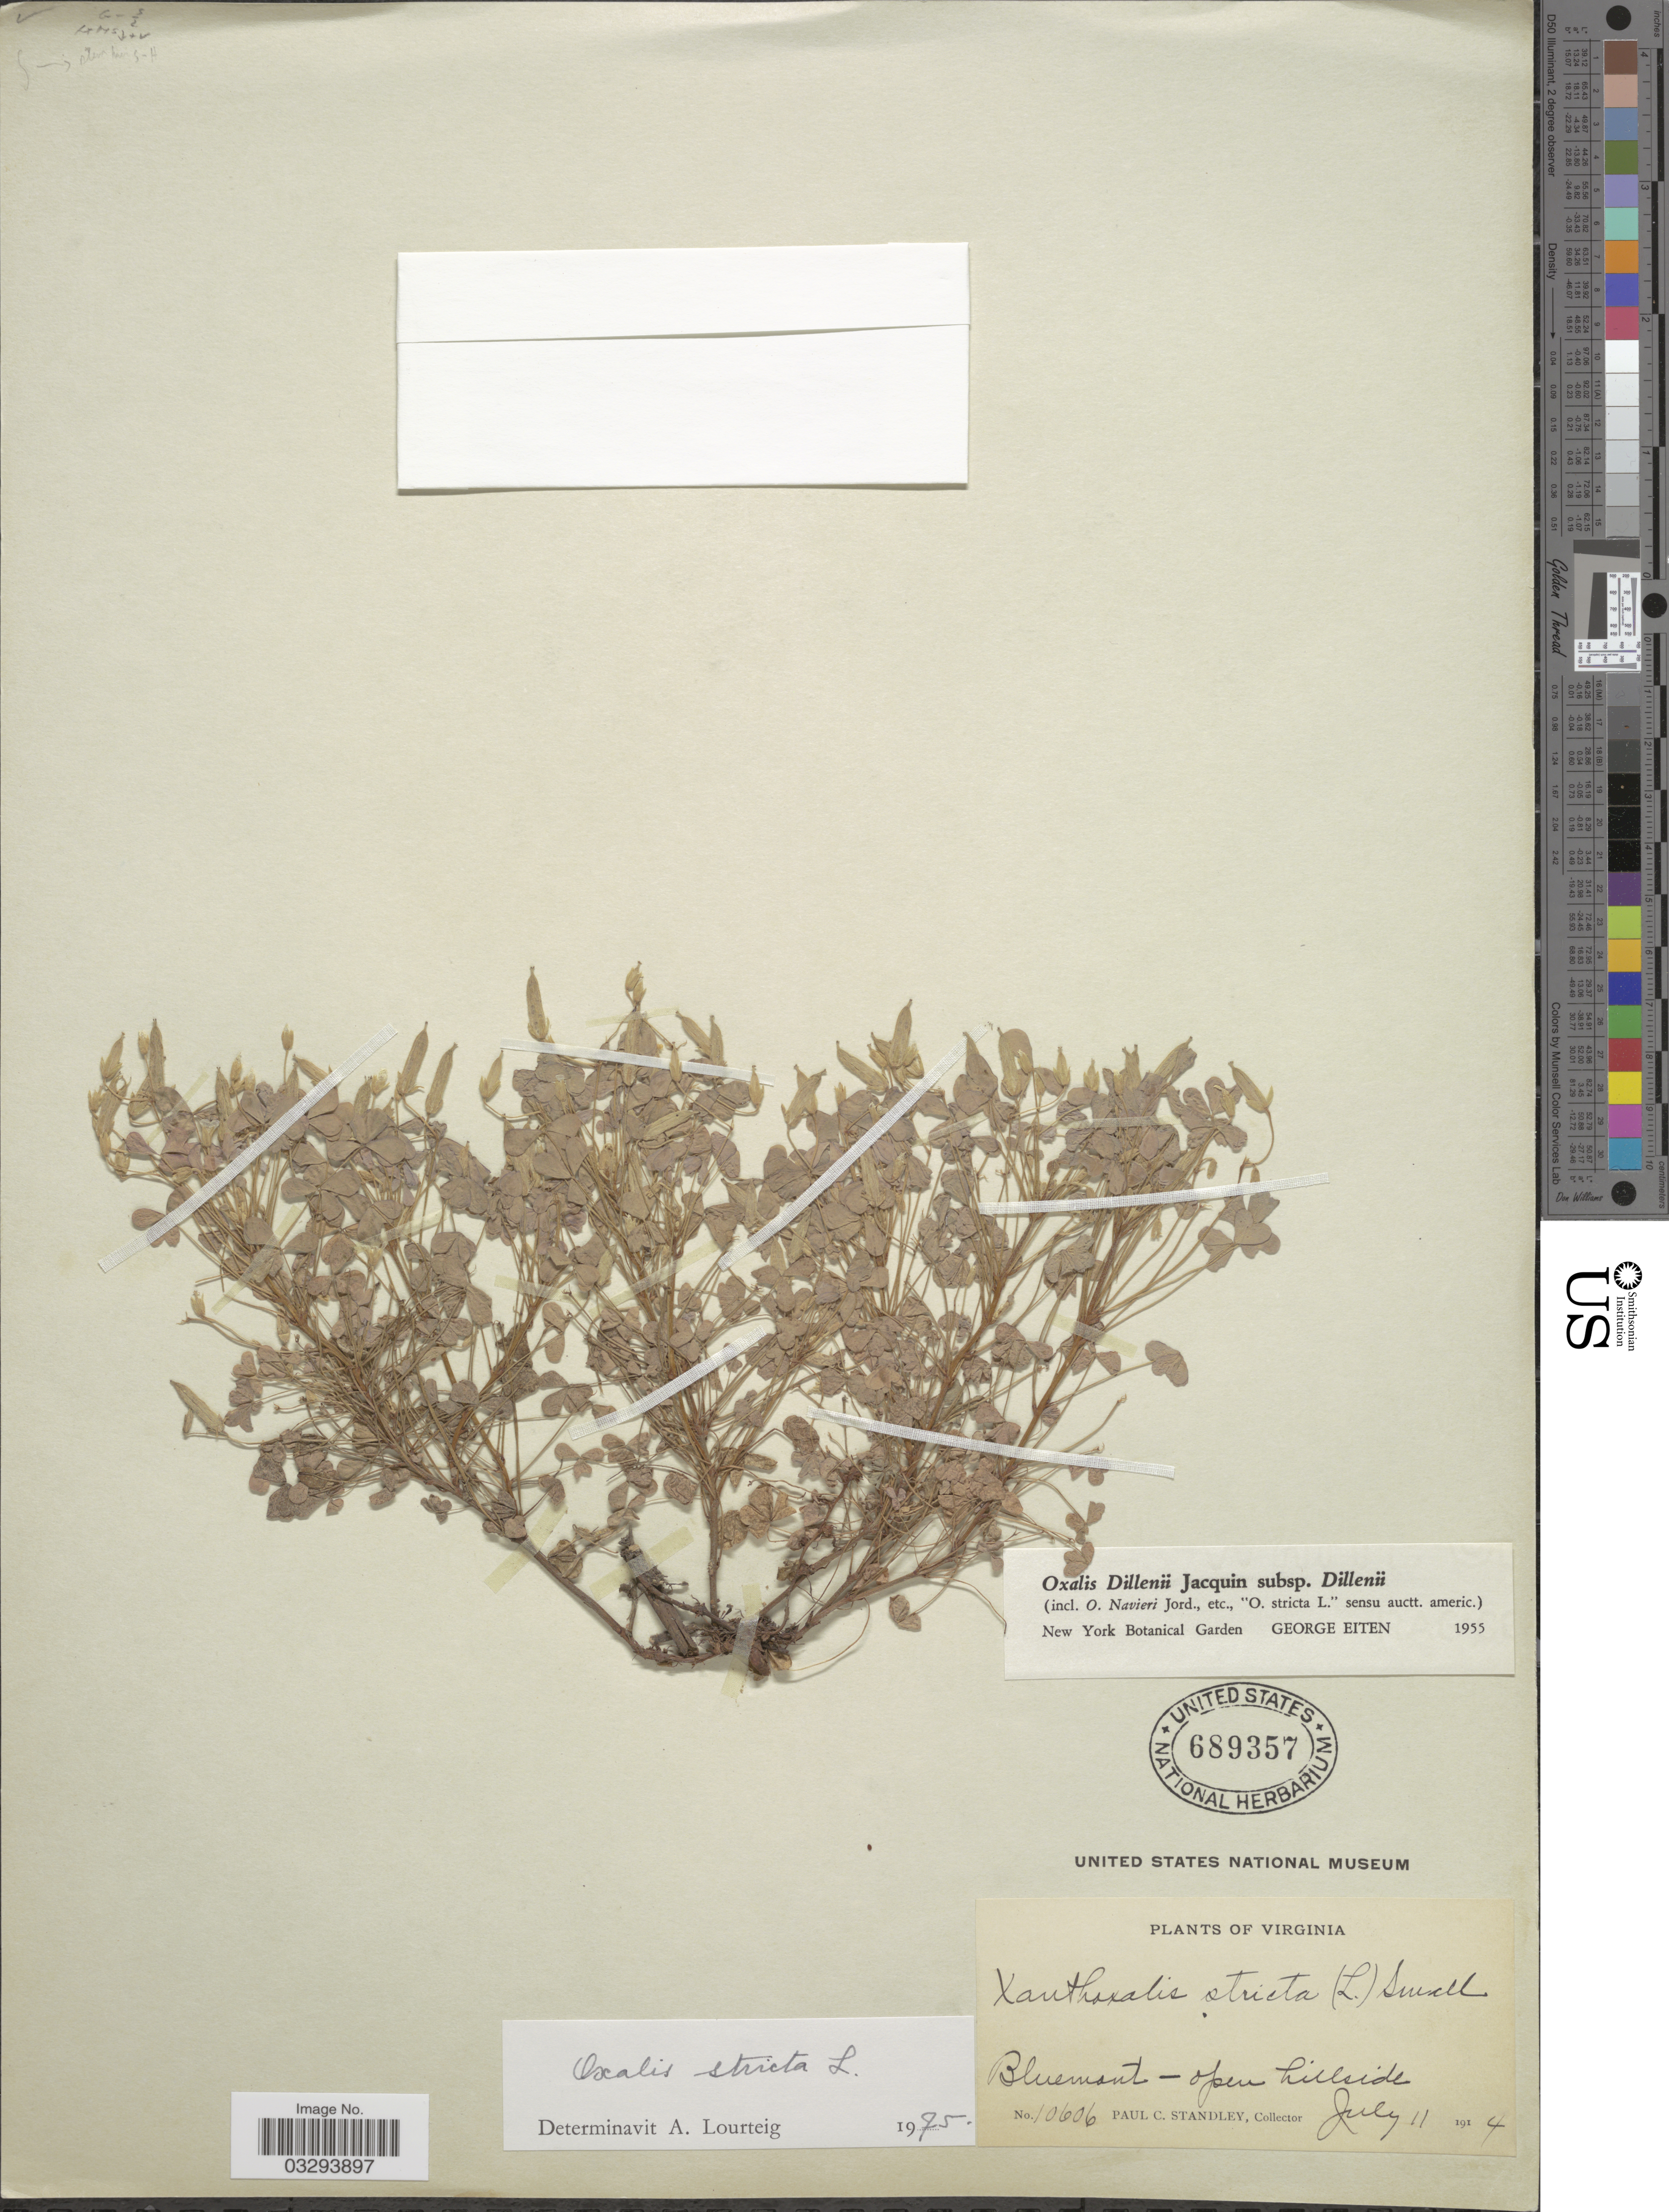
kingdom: Plantae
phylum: Tracheophyta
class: Magnoliopsida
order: Oxalidales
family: Oxalidaceae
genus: Oxalis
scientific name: Oxalis stricta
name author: L.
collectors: P. C. Standley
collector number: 10606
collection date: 1914-07-11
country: United States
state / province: Virginia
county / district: Loudoun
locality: Bluemont - open hillside.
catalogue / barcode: US 689357